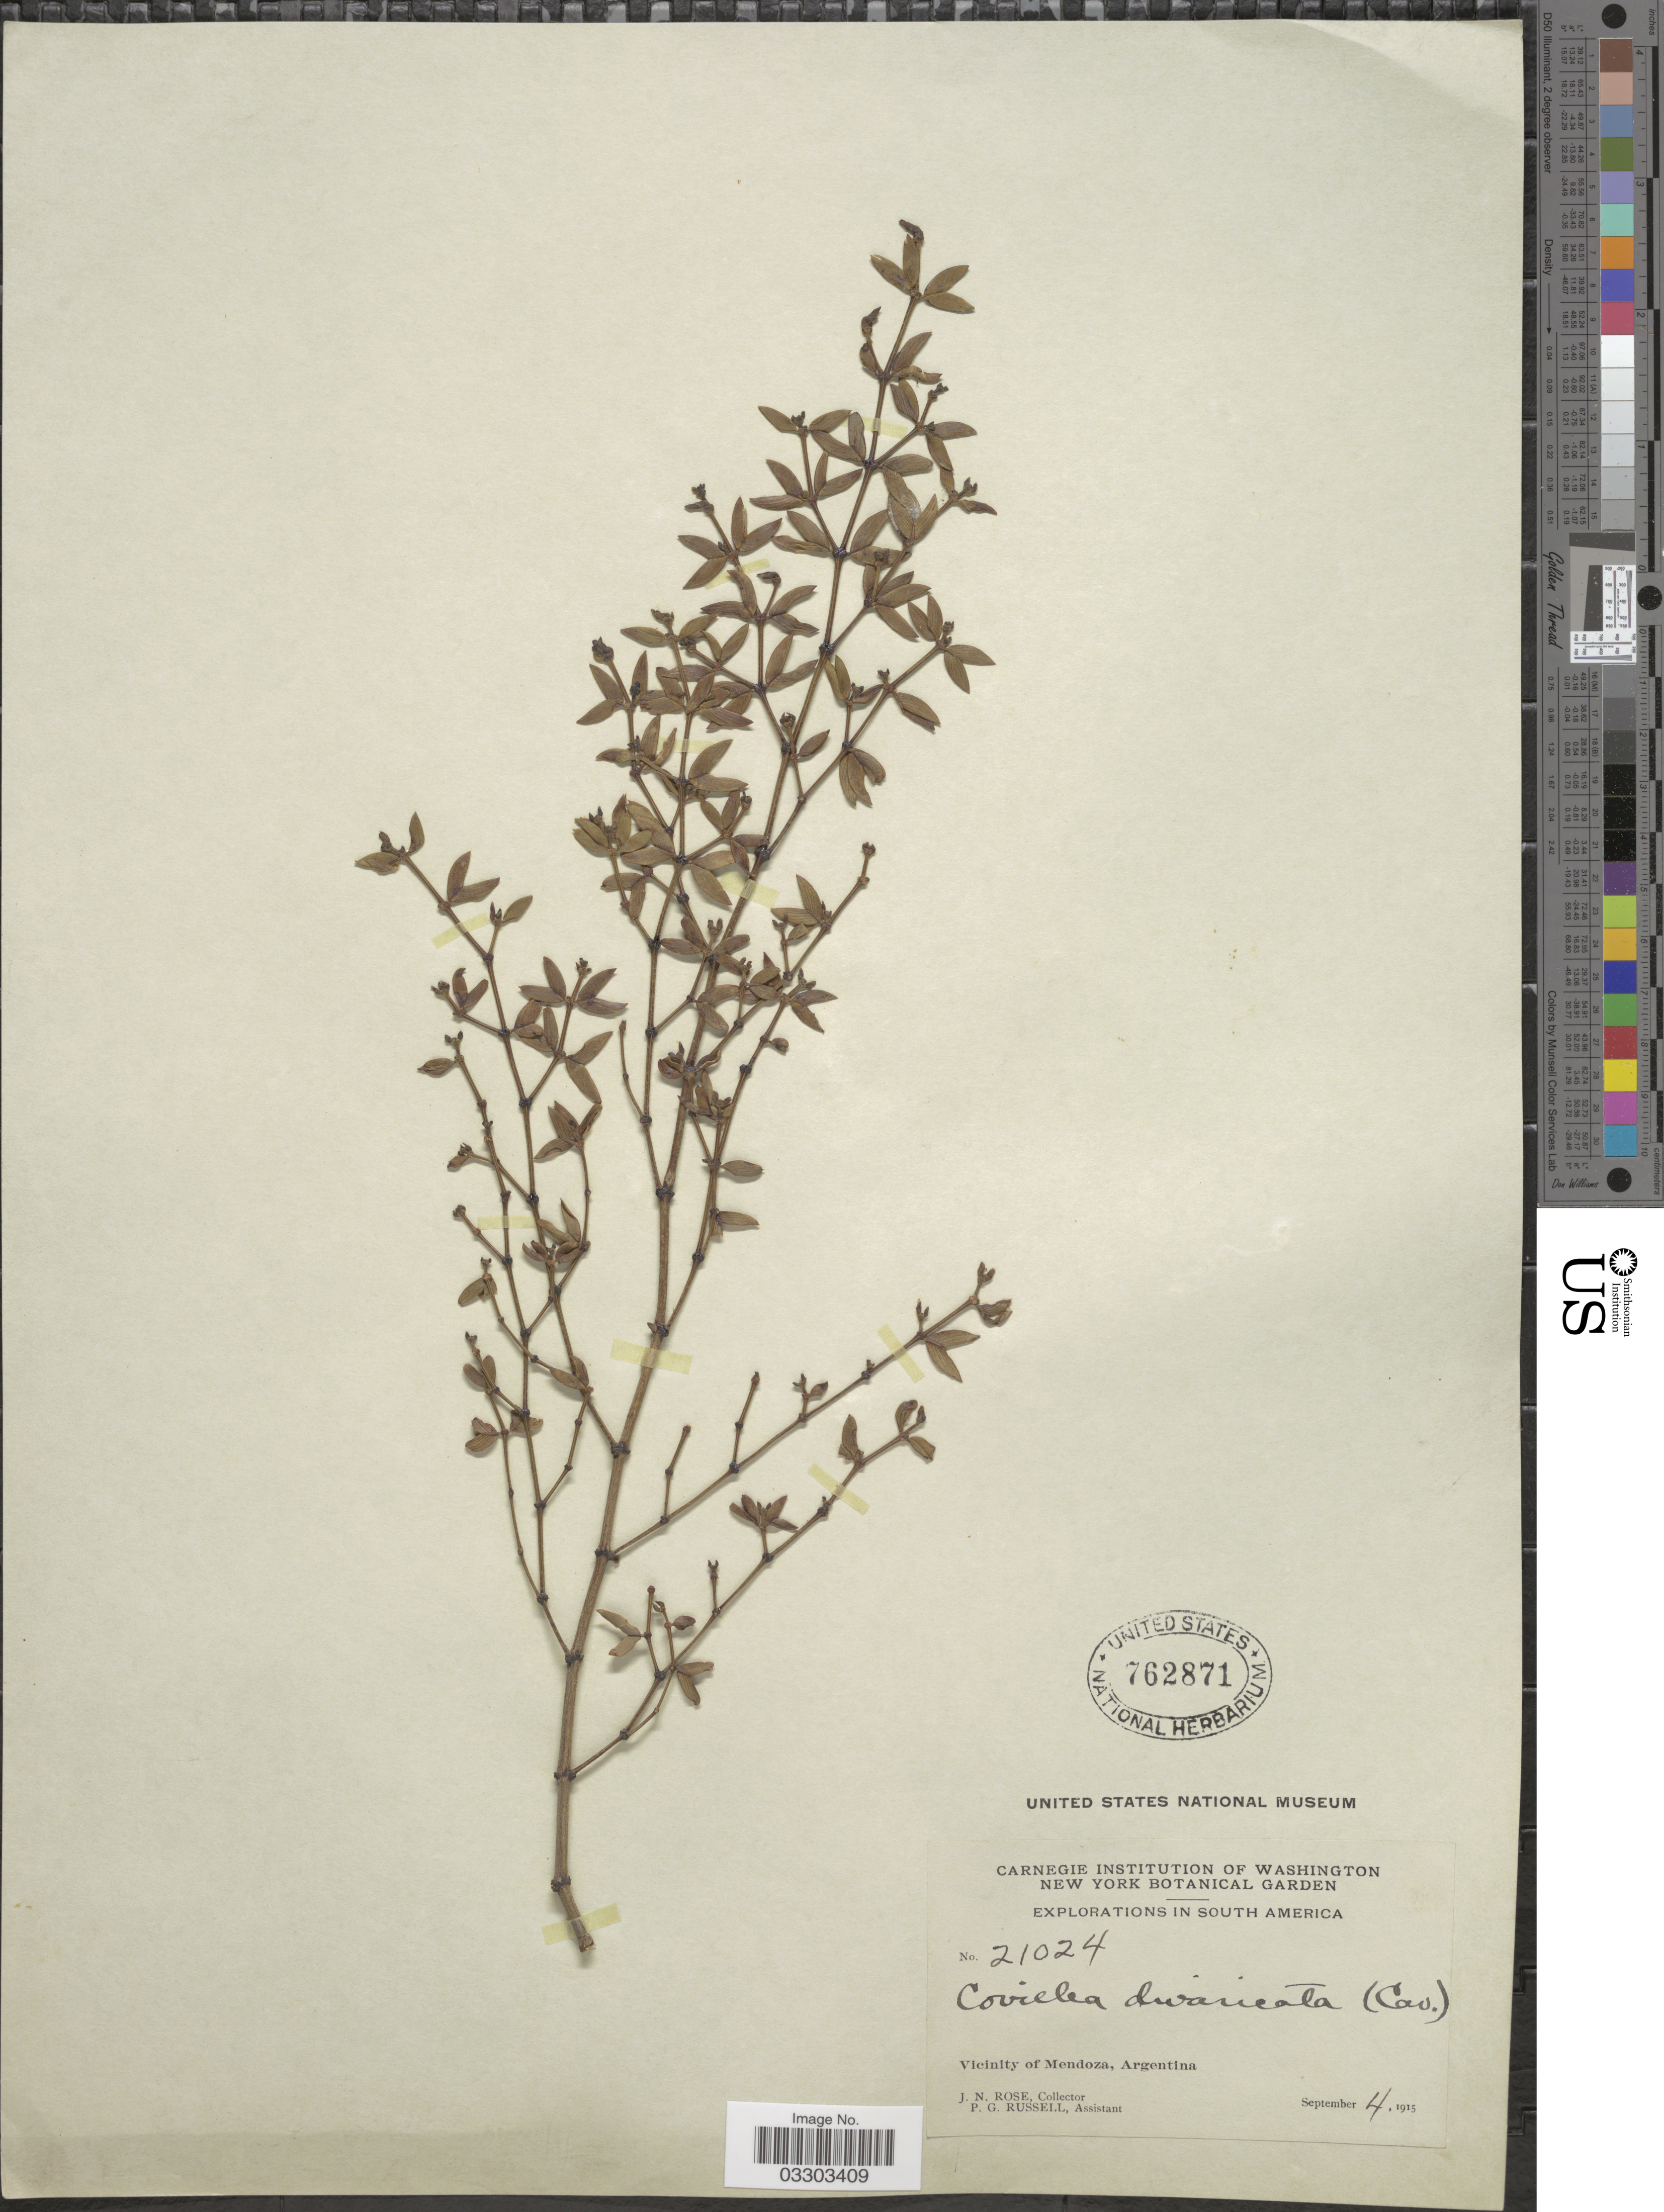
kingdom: Plantae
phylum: Tracheophyta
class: Magnoliopsida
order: Zygophyllales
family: Zygophyllaceae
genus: Larrea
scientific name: Larrea divaricata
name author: Cav.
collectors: J. N. Rose & P. G. Russell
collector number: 21024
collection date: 1915-09-04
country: Argentina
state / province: Mendoza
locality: Vicinity of Mendoza.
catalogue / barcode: US 762871